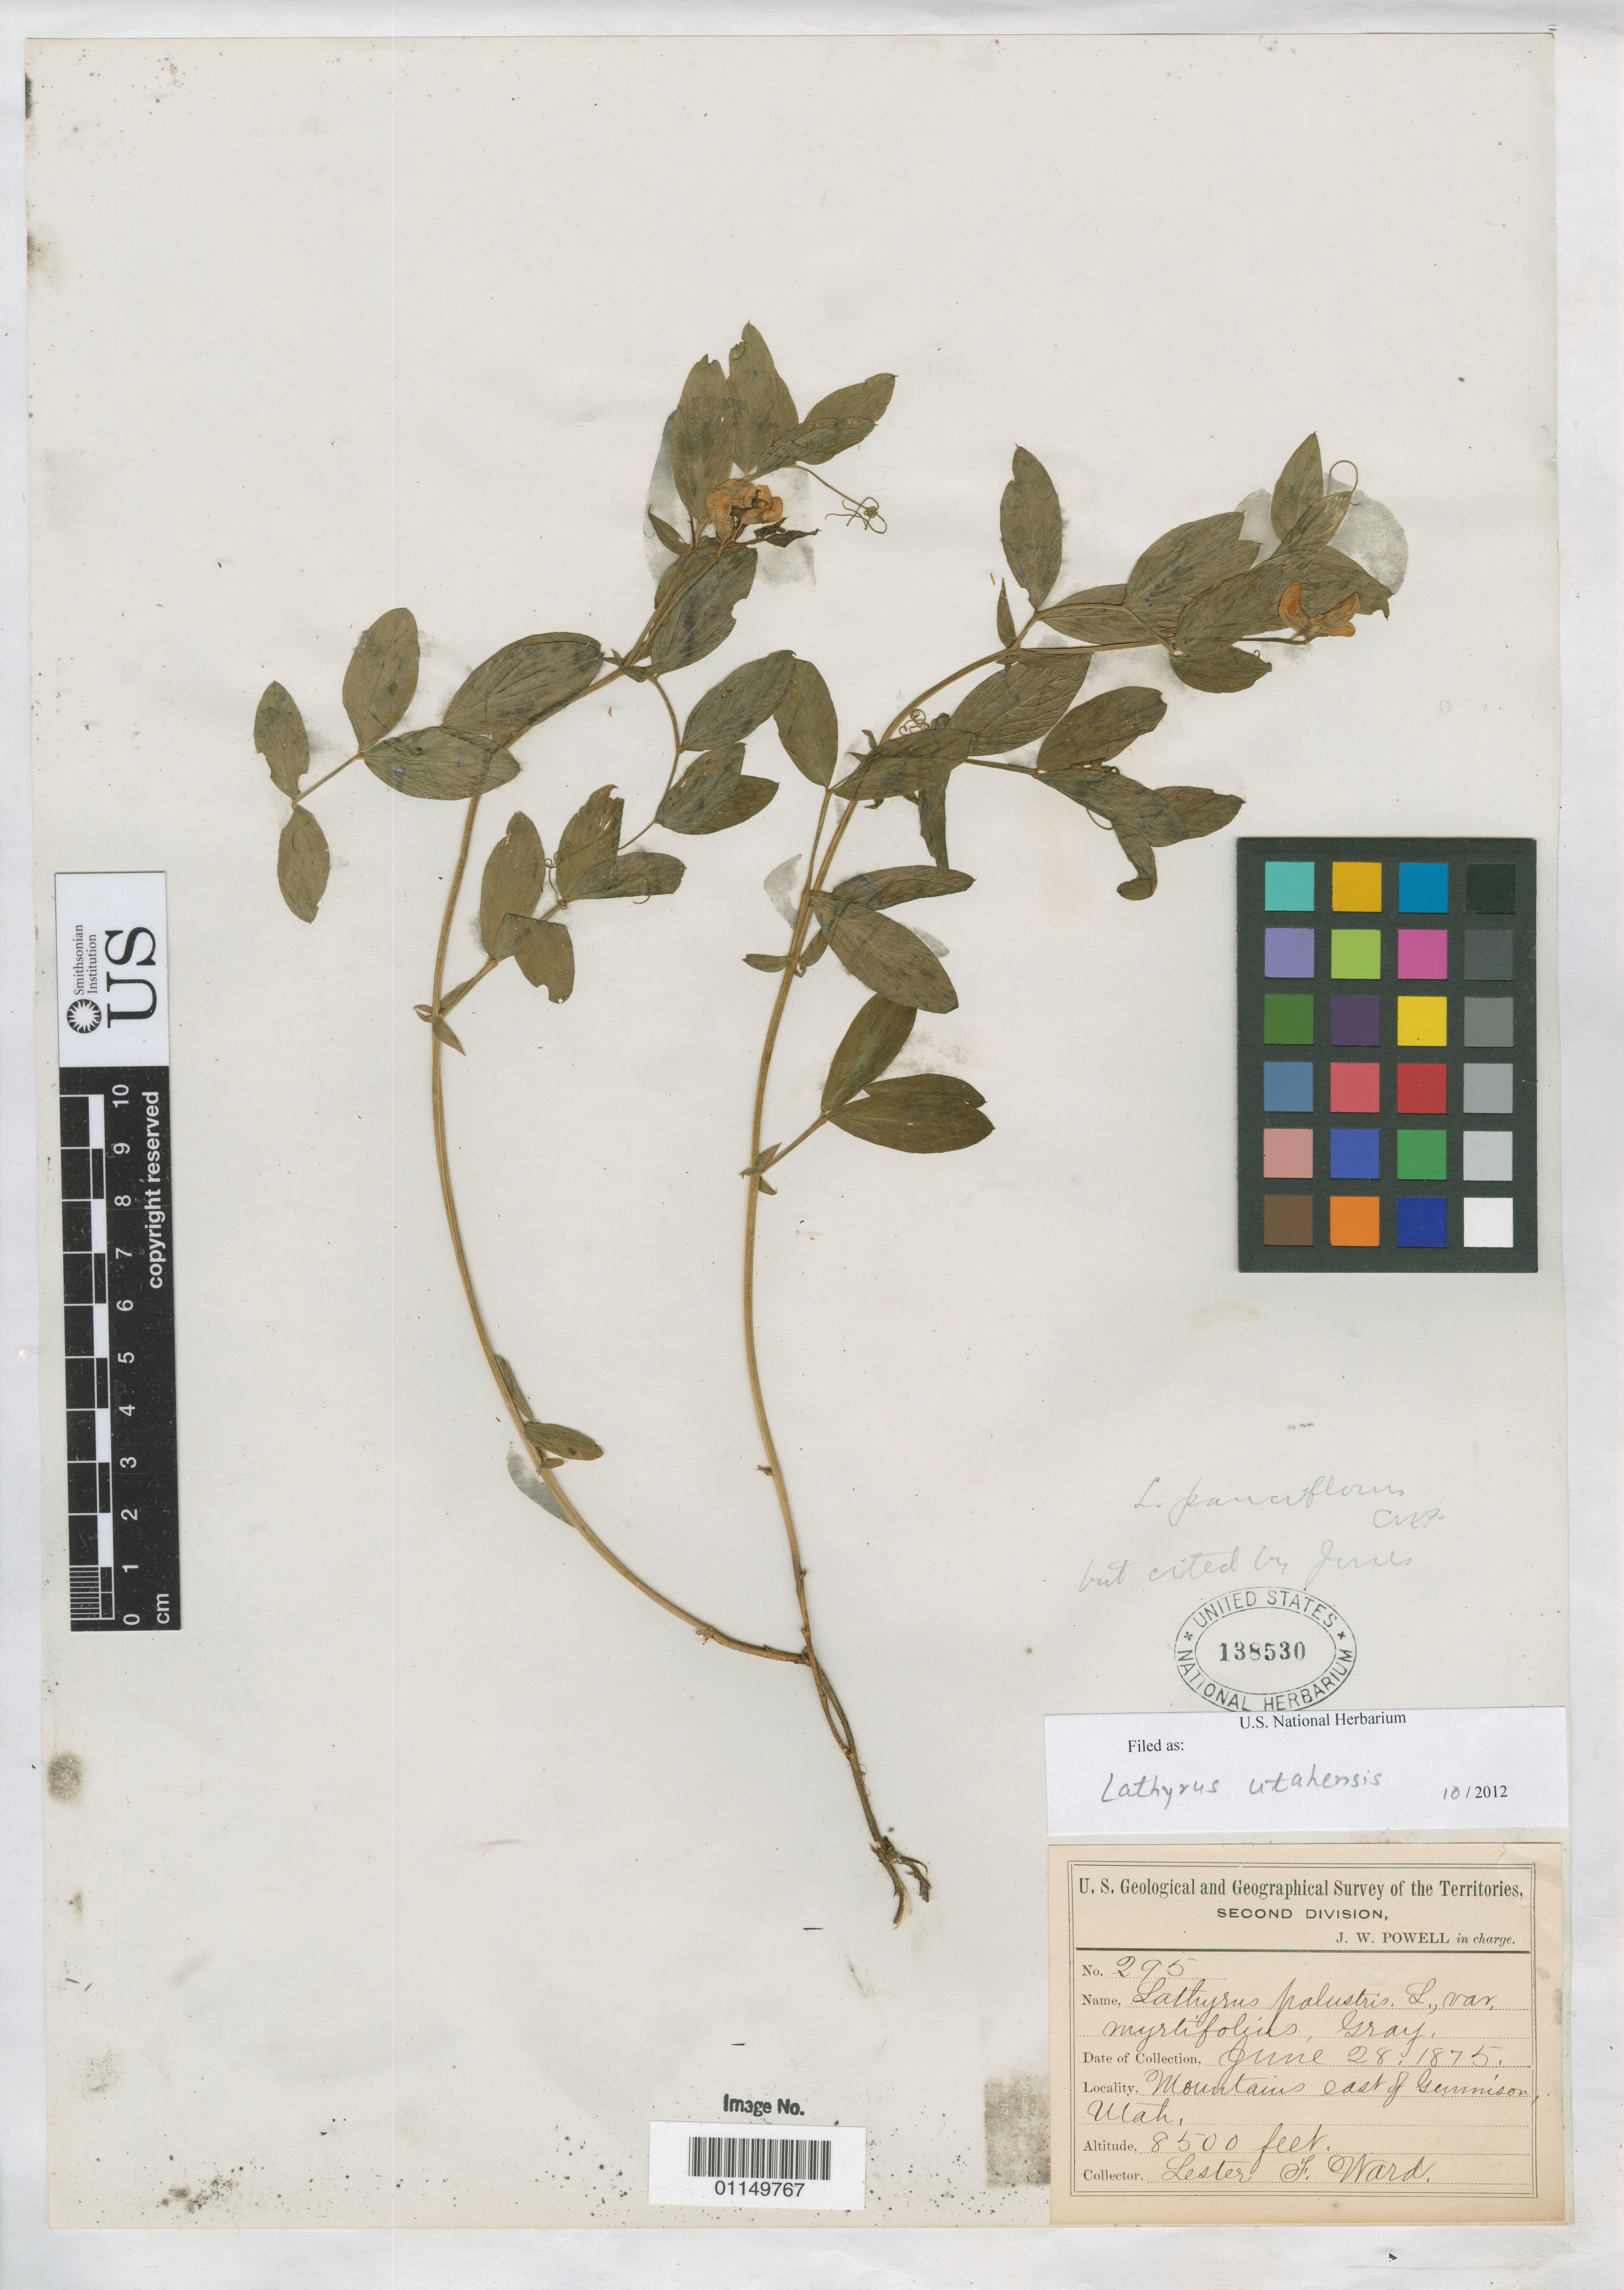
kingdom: Plantae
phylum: Tracheophyta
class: Magnoliopsida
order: Fabales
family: Fabaceae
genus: Lathyrus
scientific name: Lathyrus utahensis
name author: M.E. Jones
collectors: L. F. Ward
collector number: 295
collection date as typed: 28 Jun 1875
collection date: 1875-06-28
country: United States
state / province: Utah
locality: Mountains east of Gunnison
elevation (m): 2591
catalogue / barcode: US 138530